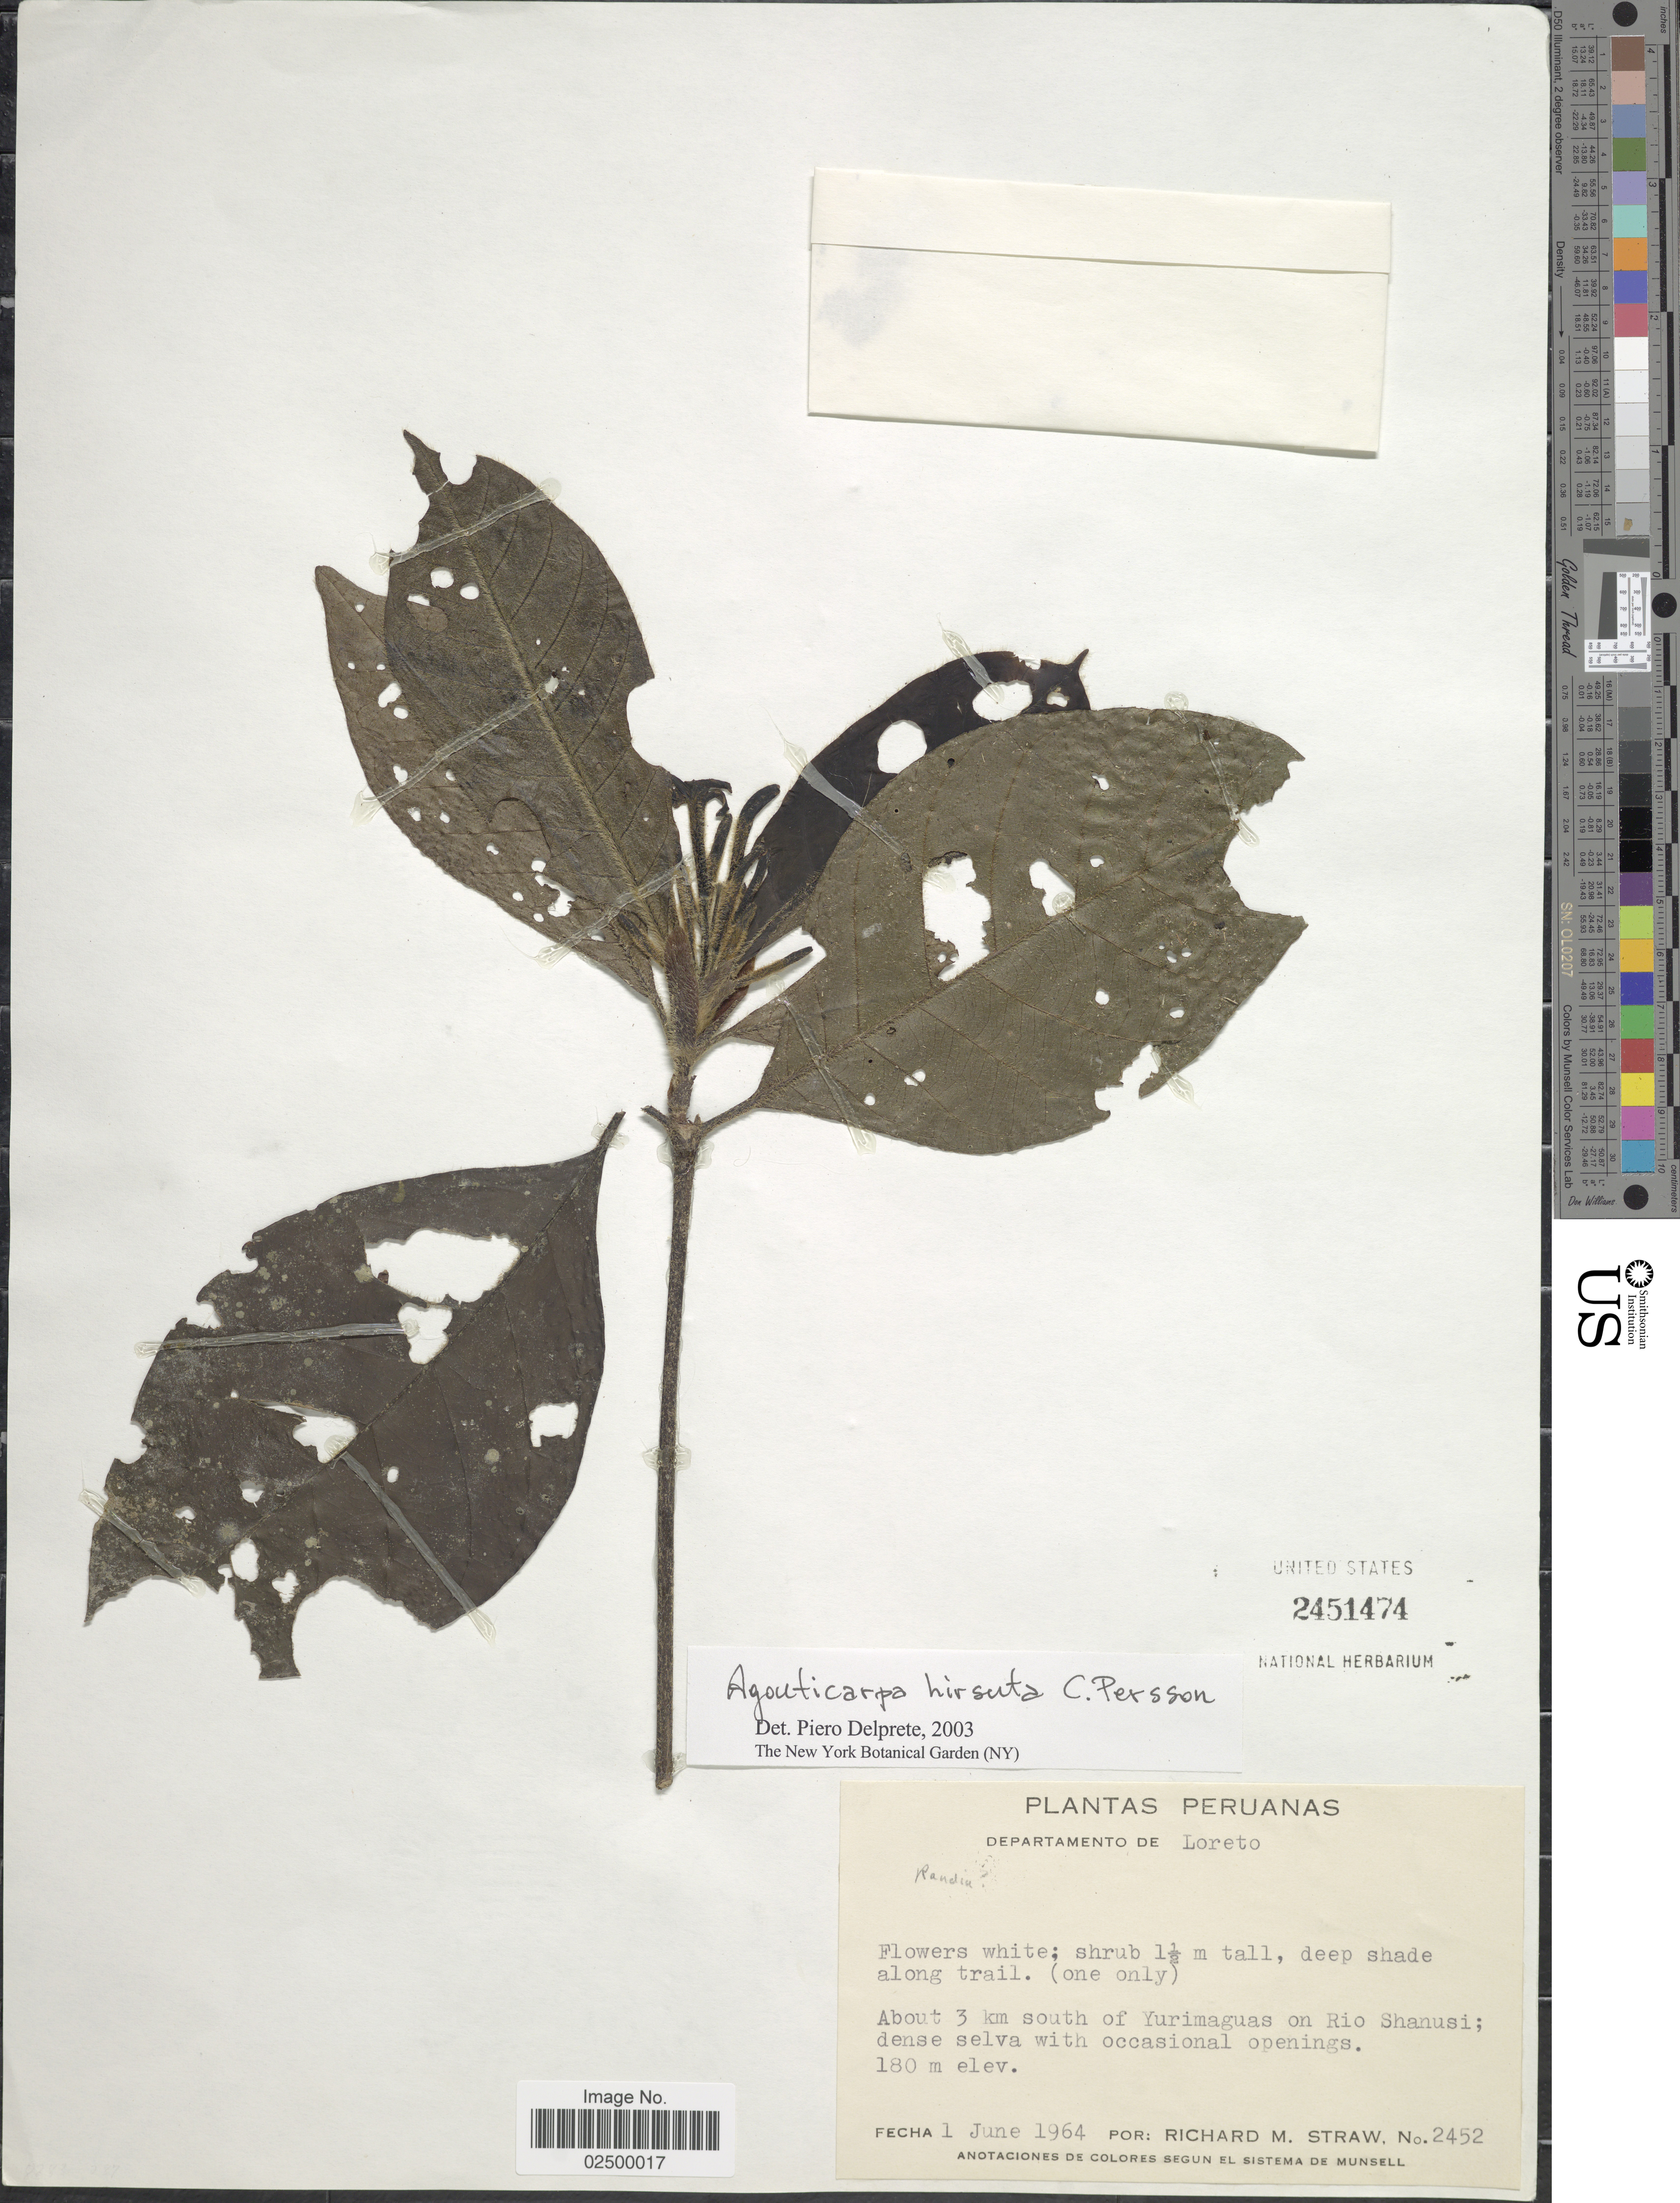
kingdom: Plantae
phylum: Tracheophyta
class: Magnoliopsida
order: Gentianales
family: Rubiaceae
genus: Agouticarpa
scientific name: Agouticarpa hirsuta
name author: C.H. Perss.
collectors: R. M. Straw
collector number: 2452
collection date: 1964-06-01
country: Peru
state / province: Loreto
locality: Deep shade along trail, about 3 km south of Yurimaguas on Rio Shanusi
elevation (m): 180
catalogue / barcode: US 2451474